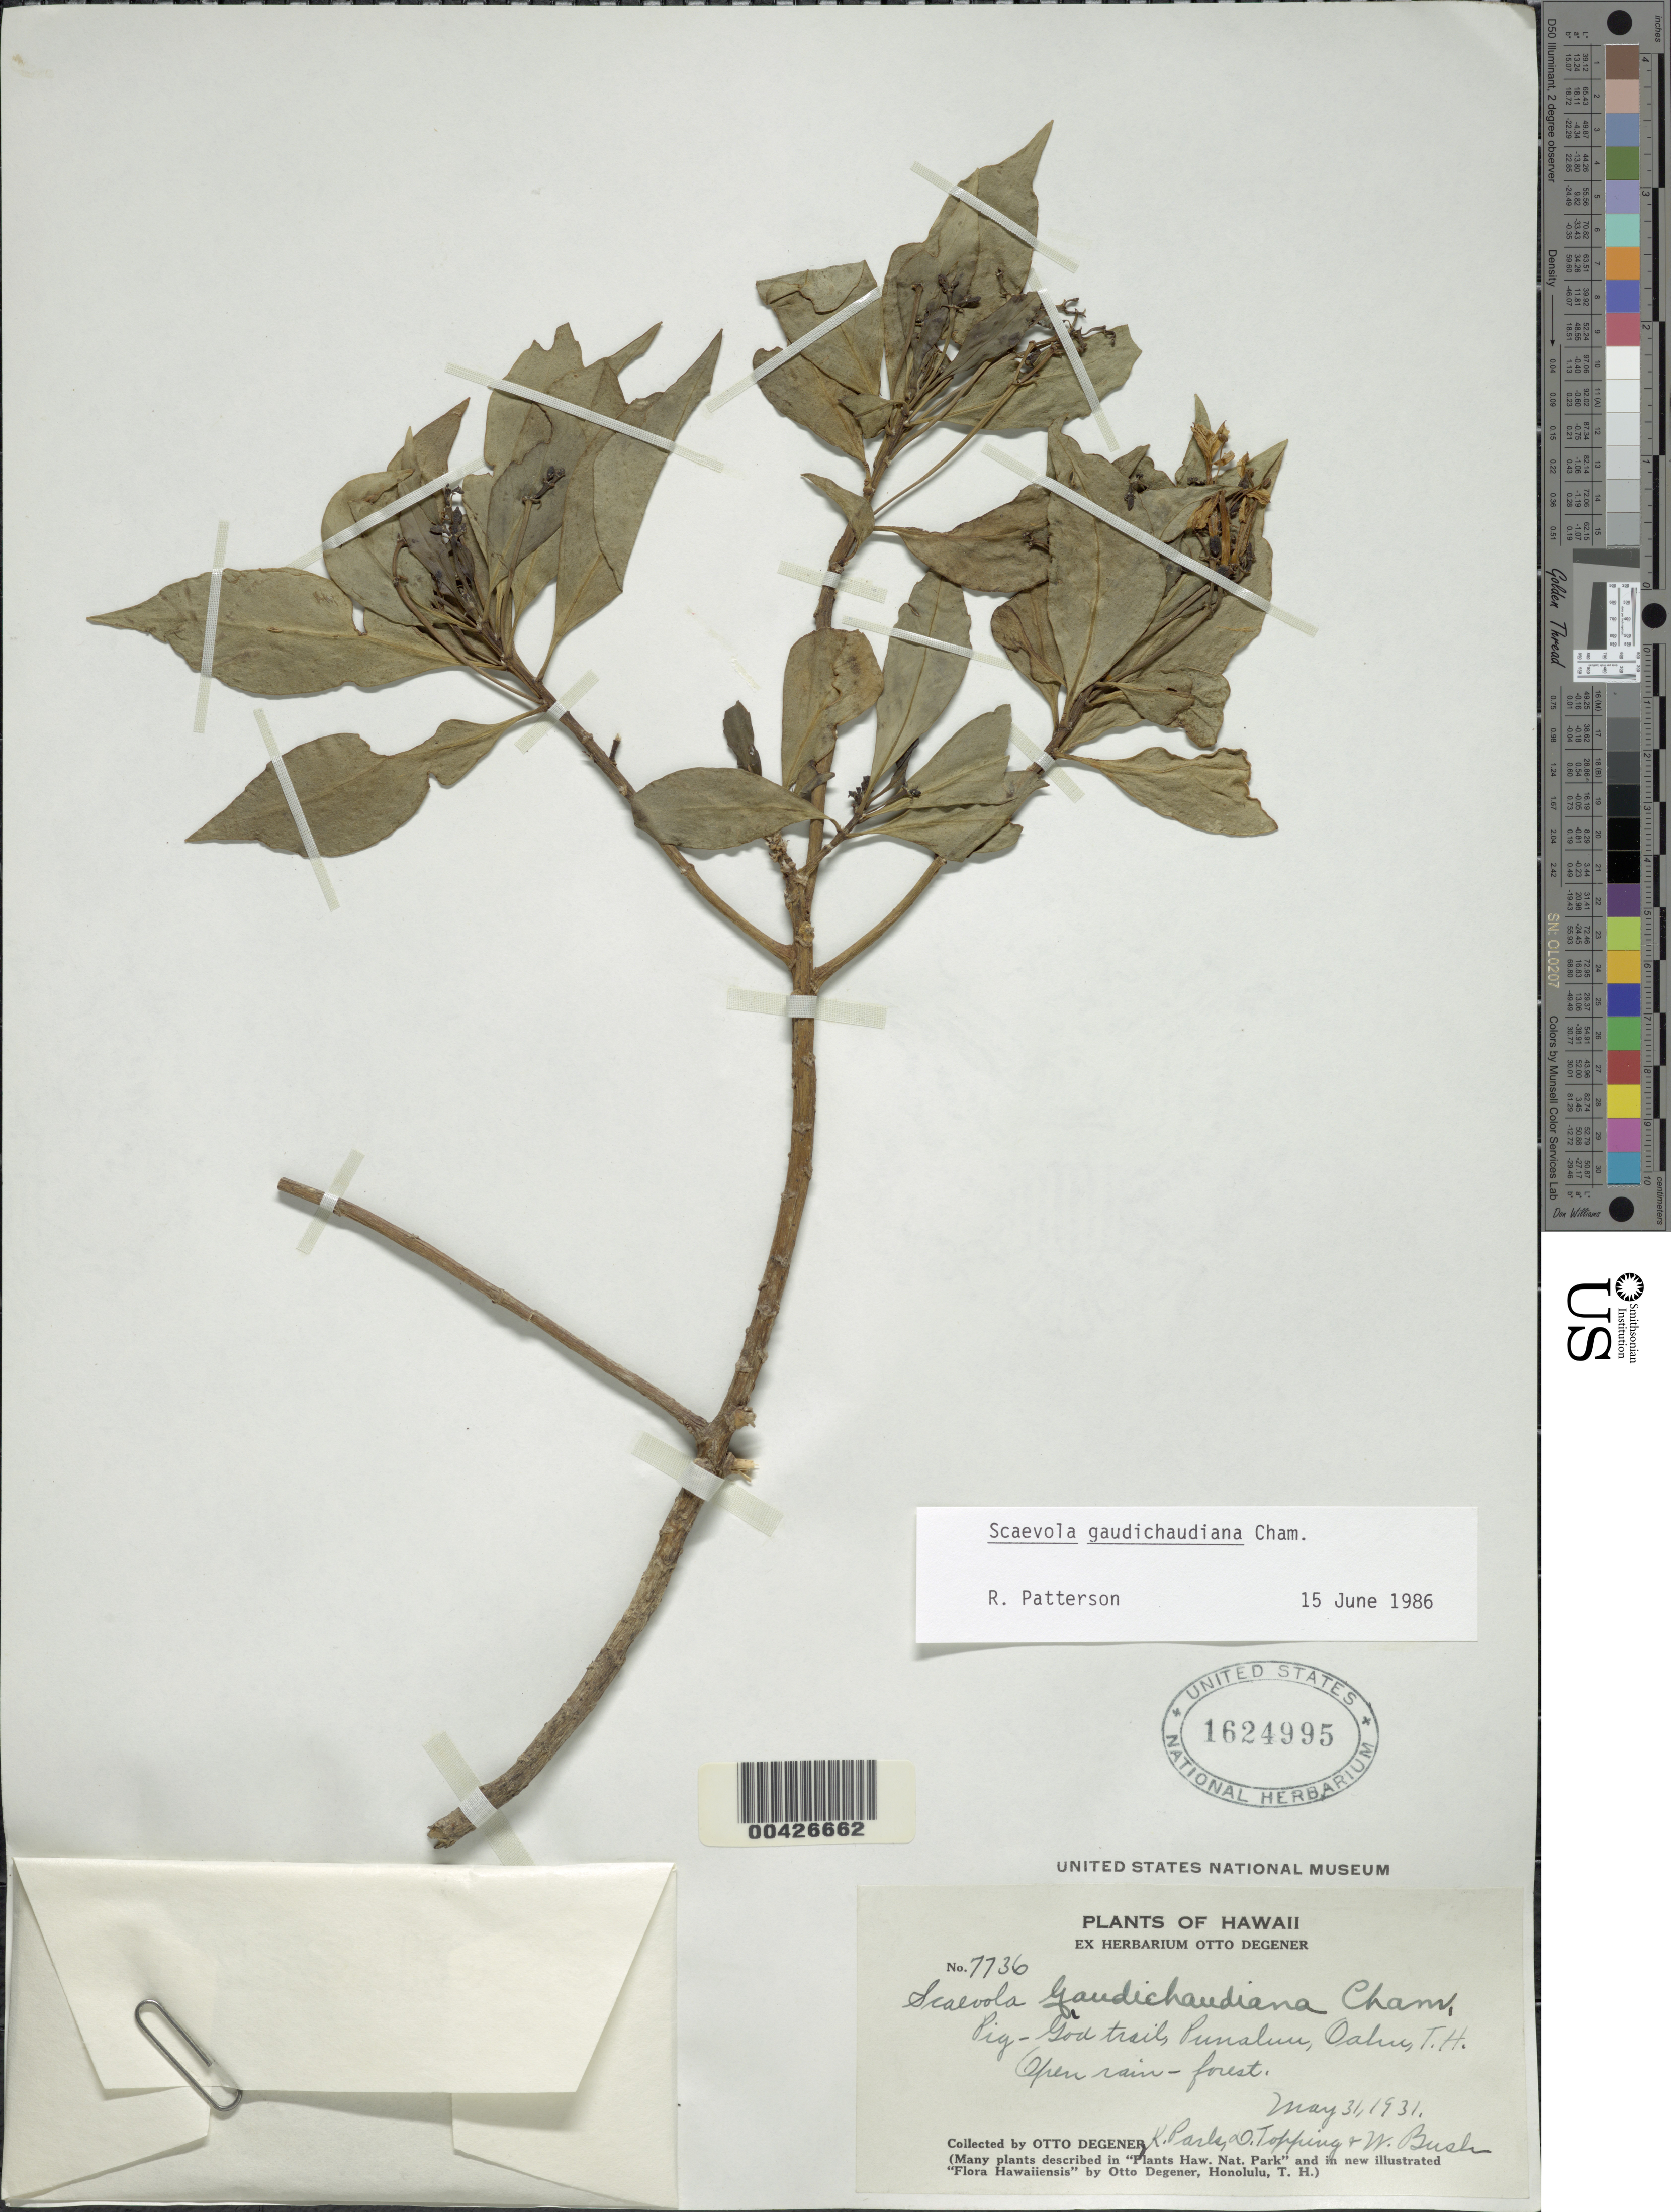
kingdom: Plantae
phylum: Tracheophyta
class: Magnoliopsida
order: Asterales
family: Goodeniaceae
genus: Scaevola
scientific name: Scaevola gaudichaudiana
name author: Cham.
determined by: Patterson, R.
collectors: O. Degener, K. Park, D. L. Topping & W. Bush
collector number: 7736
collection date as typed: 31 May 1931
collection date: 1931-05-31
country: United States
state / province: Hawaii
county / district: Honolulu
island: Oahu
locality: Pig-God trail, Punaluu, Oahu, T.H.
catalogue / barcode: US 1624995